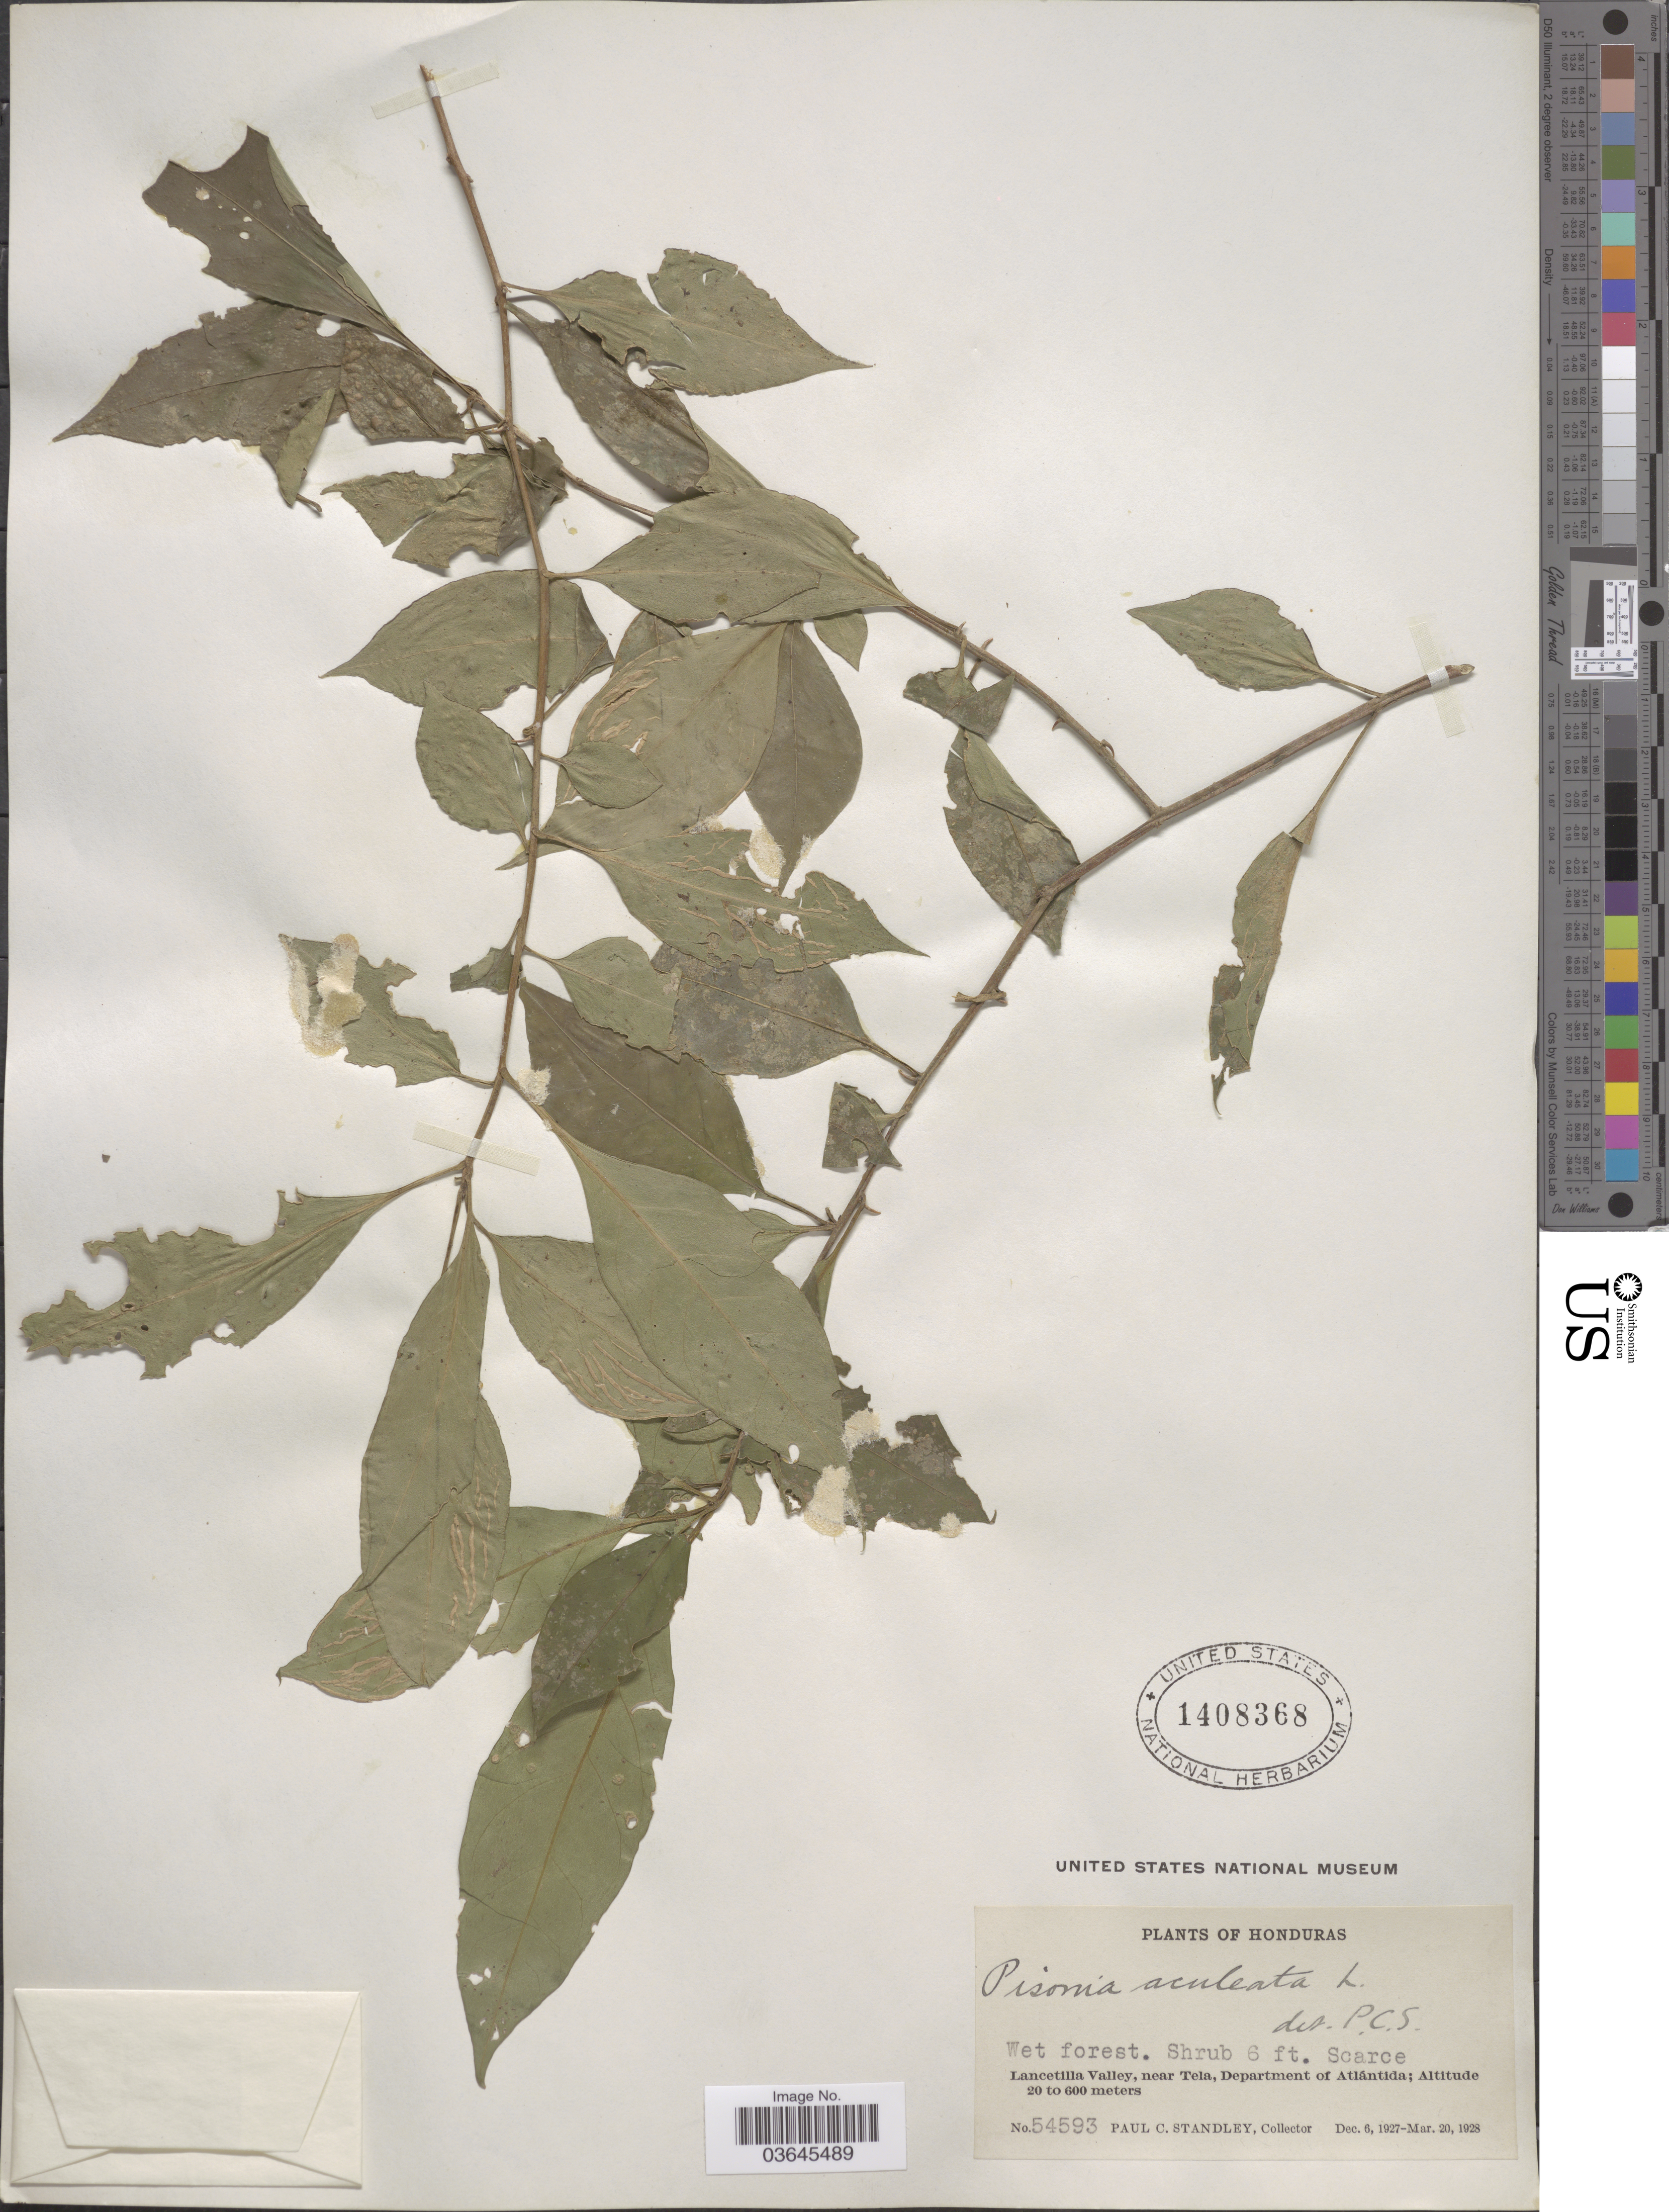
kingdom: Plantae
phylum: Tracheophyta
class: Magnoliopsida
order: Caryophyllales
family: Nyctaginaceae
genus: Pisonia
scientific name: Pisonia aculeata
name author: L.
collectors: P. C. Standley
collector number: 54593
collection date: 1927-12-06/1928-03-20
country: Honduras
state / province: Atlantida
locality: Lancetilla Valley, near Tela, Department of Atlántida.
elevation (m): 20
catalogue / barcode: US 1408368